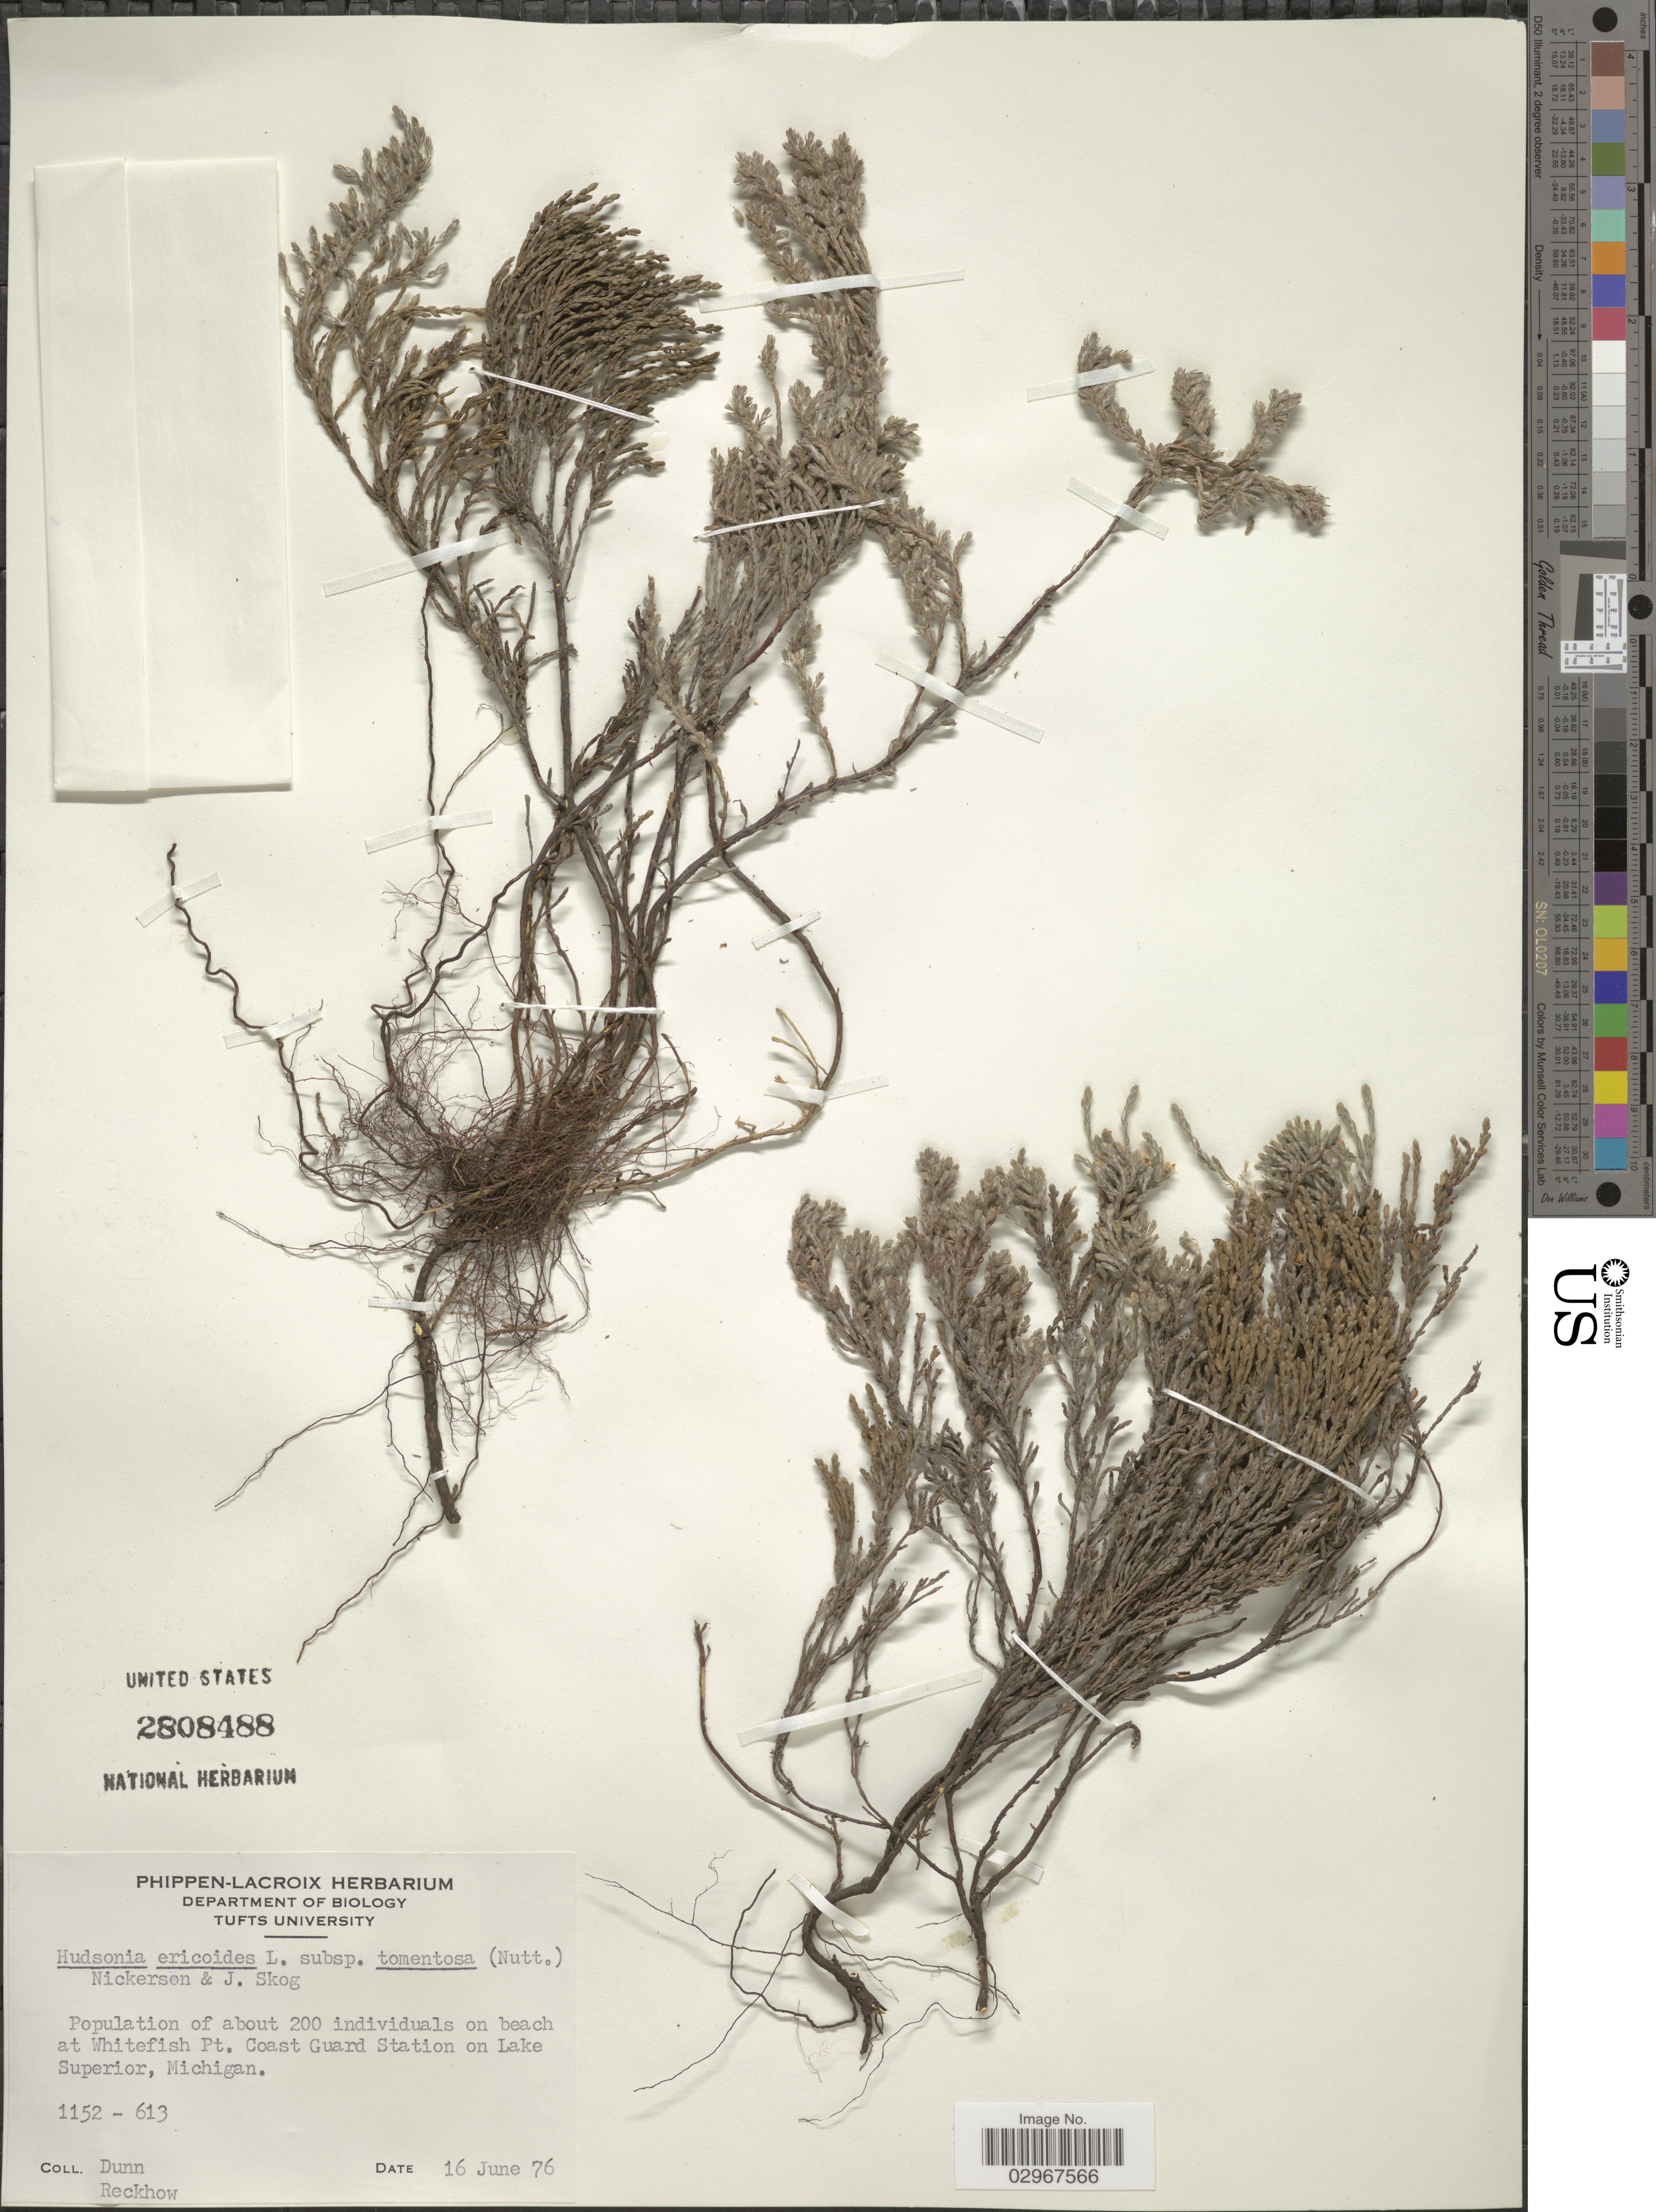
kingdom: Plantae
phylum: Tracheophyta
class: Magnoliopsida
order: Malvales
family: Cistaceae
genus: Hudsonia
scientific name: Hudsonia tomentosa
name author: Nutt.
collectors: -- Dunn & Reckhow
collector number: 1152-613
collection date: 1976-06-16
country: United States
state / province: Michigan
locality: On beach at Whitefish Pt. Coast Guard Station on Lake Superior.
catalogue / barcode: US 2808488